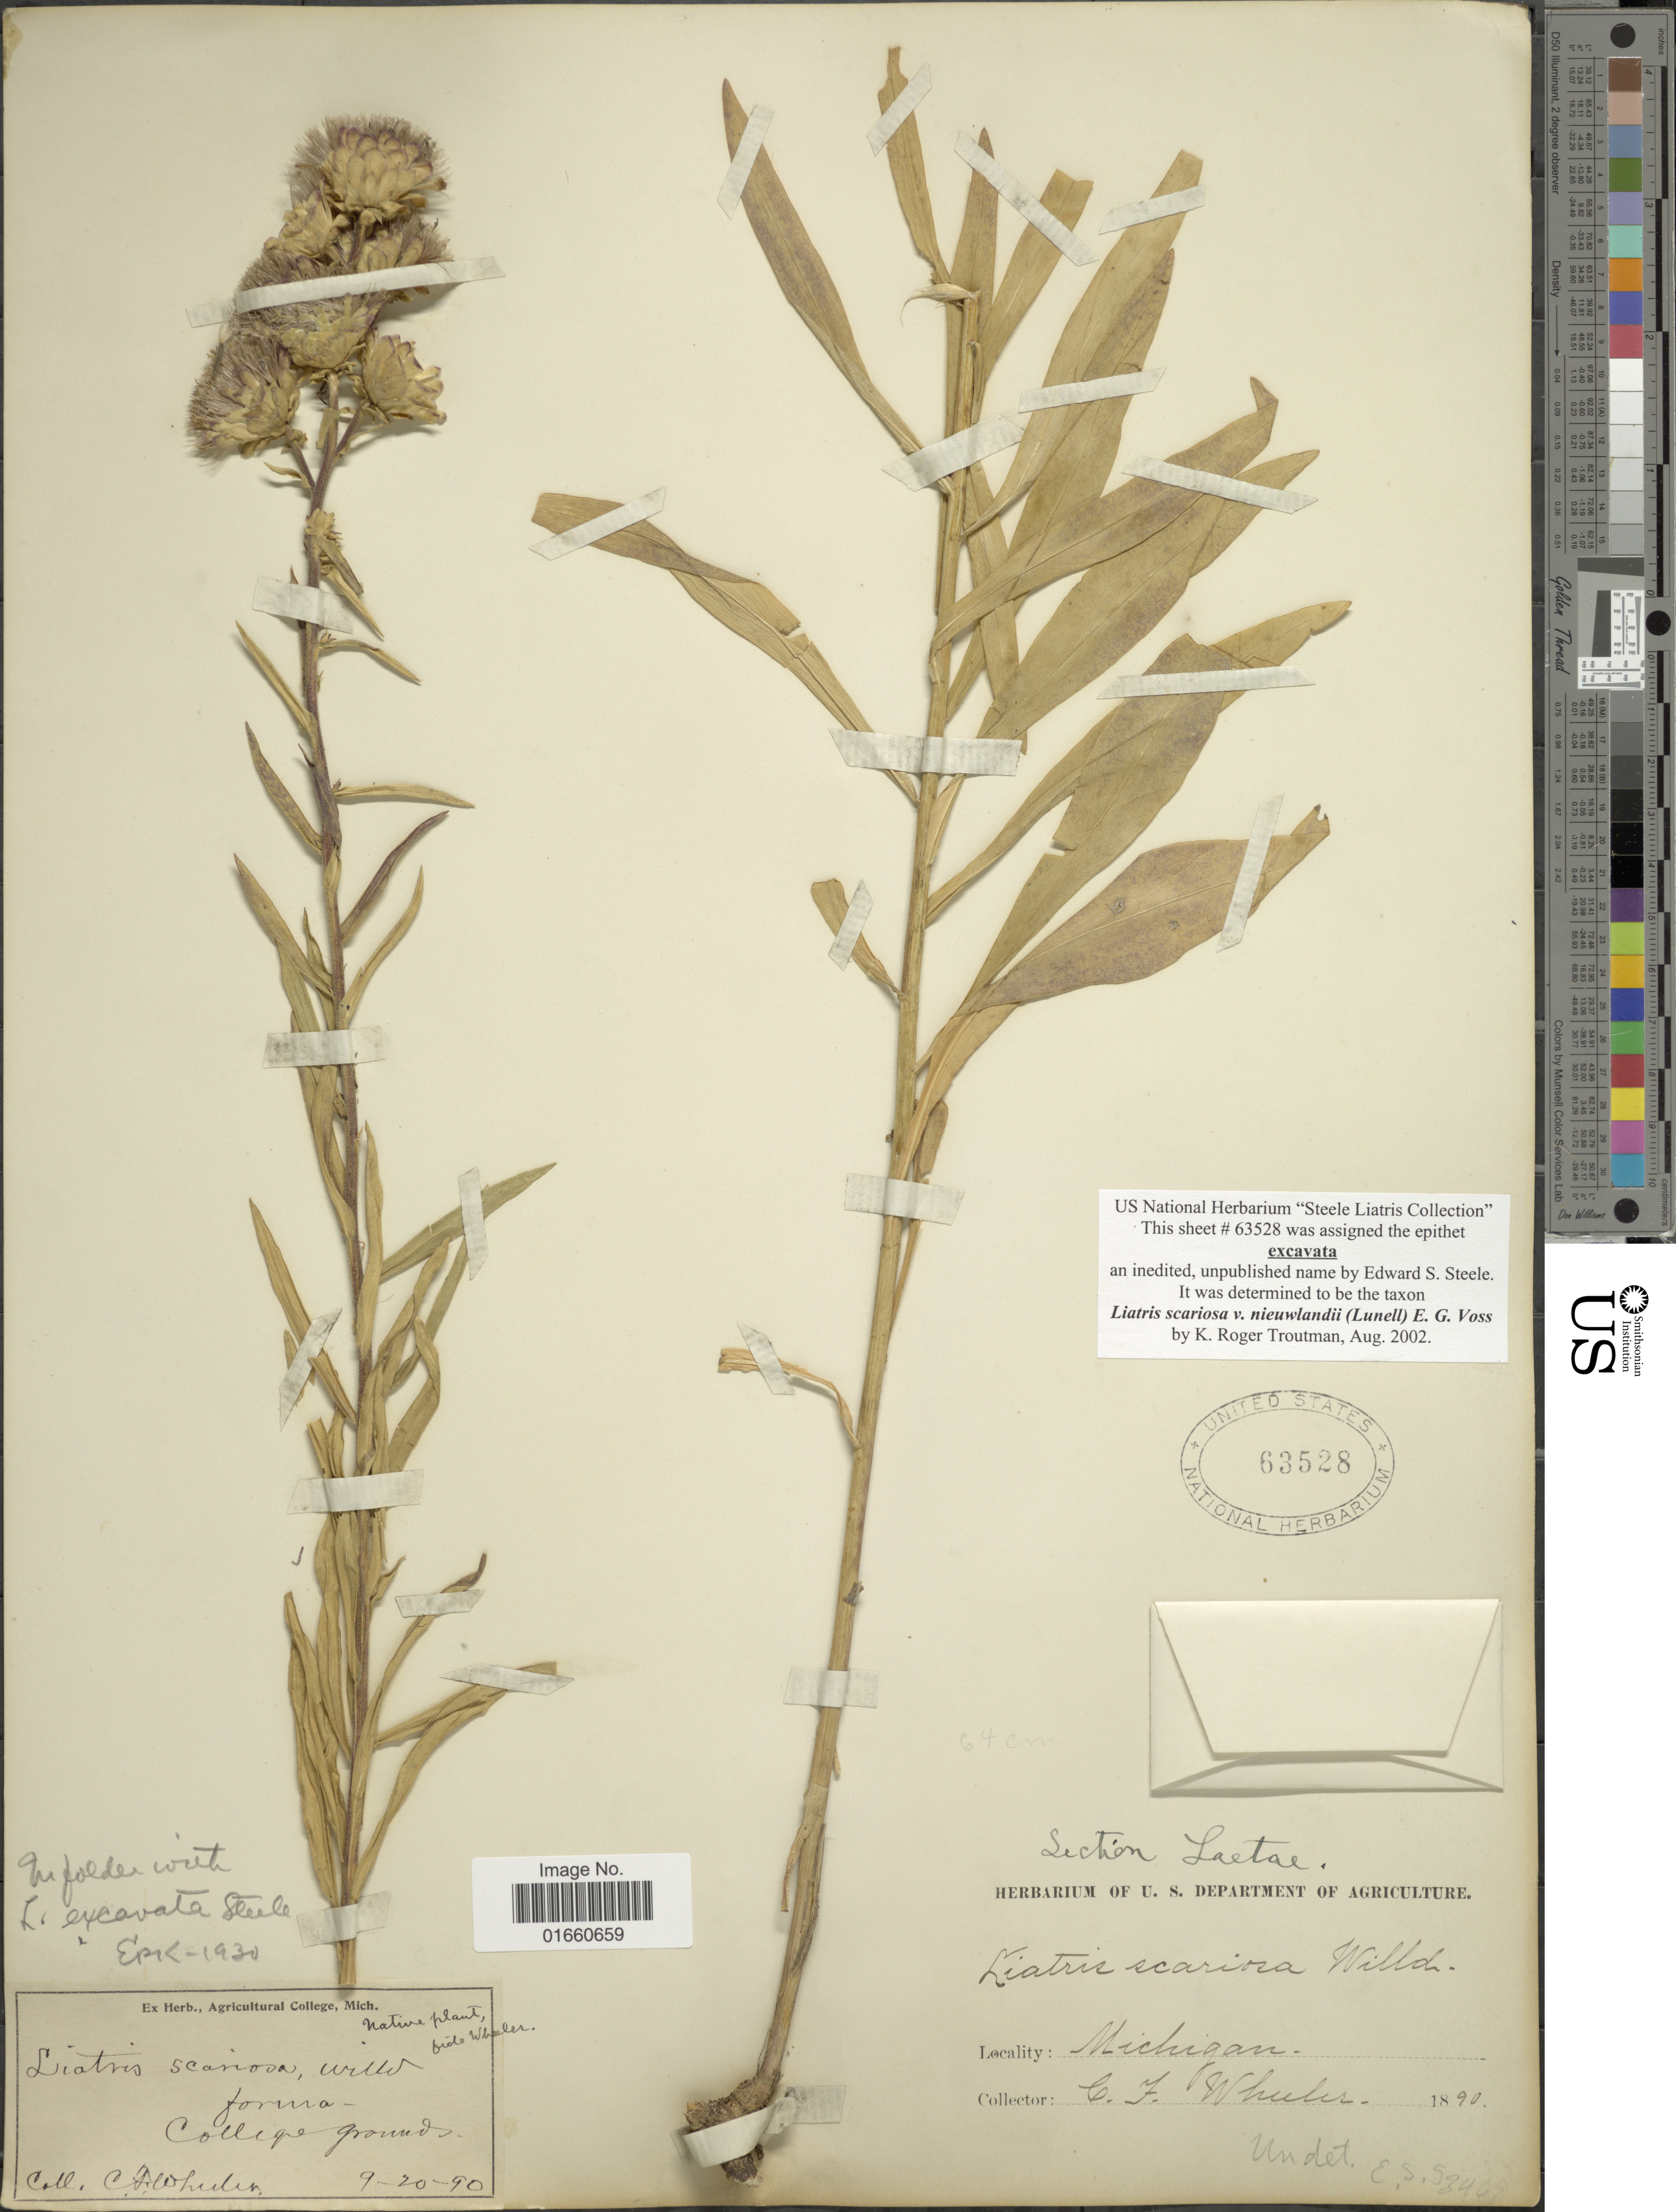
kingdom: Plantae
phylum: Tracheophyta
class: Magnoliopsida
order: Asterales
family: Asteraceae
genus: Liatris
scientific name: Liatris scariosa var. nieuwlandii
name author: (Lunell) E.G. Voss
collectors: C. Wheeler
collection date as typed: Transcribed d/m/y: 20/8/90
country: United States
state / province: Michigan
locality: College grounds [unsure placement]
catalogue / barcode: US 63528